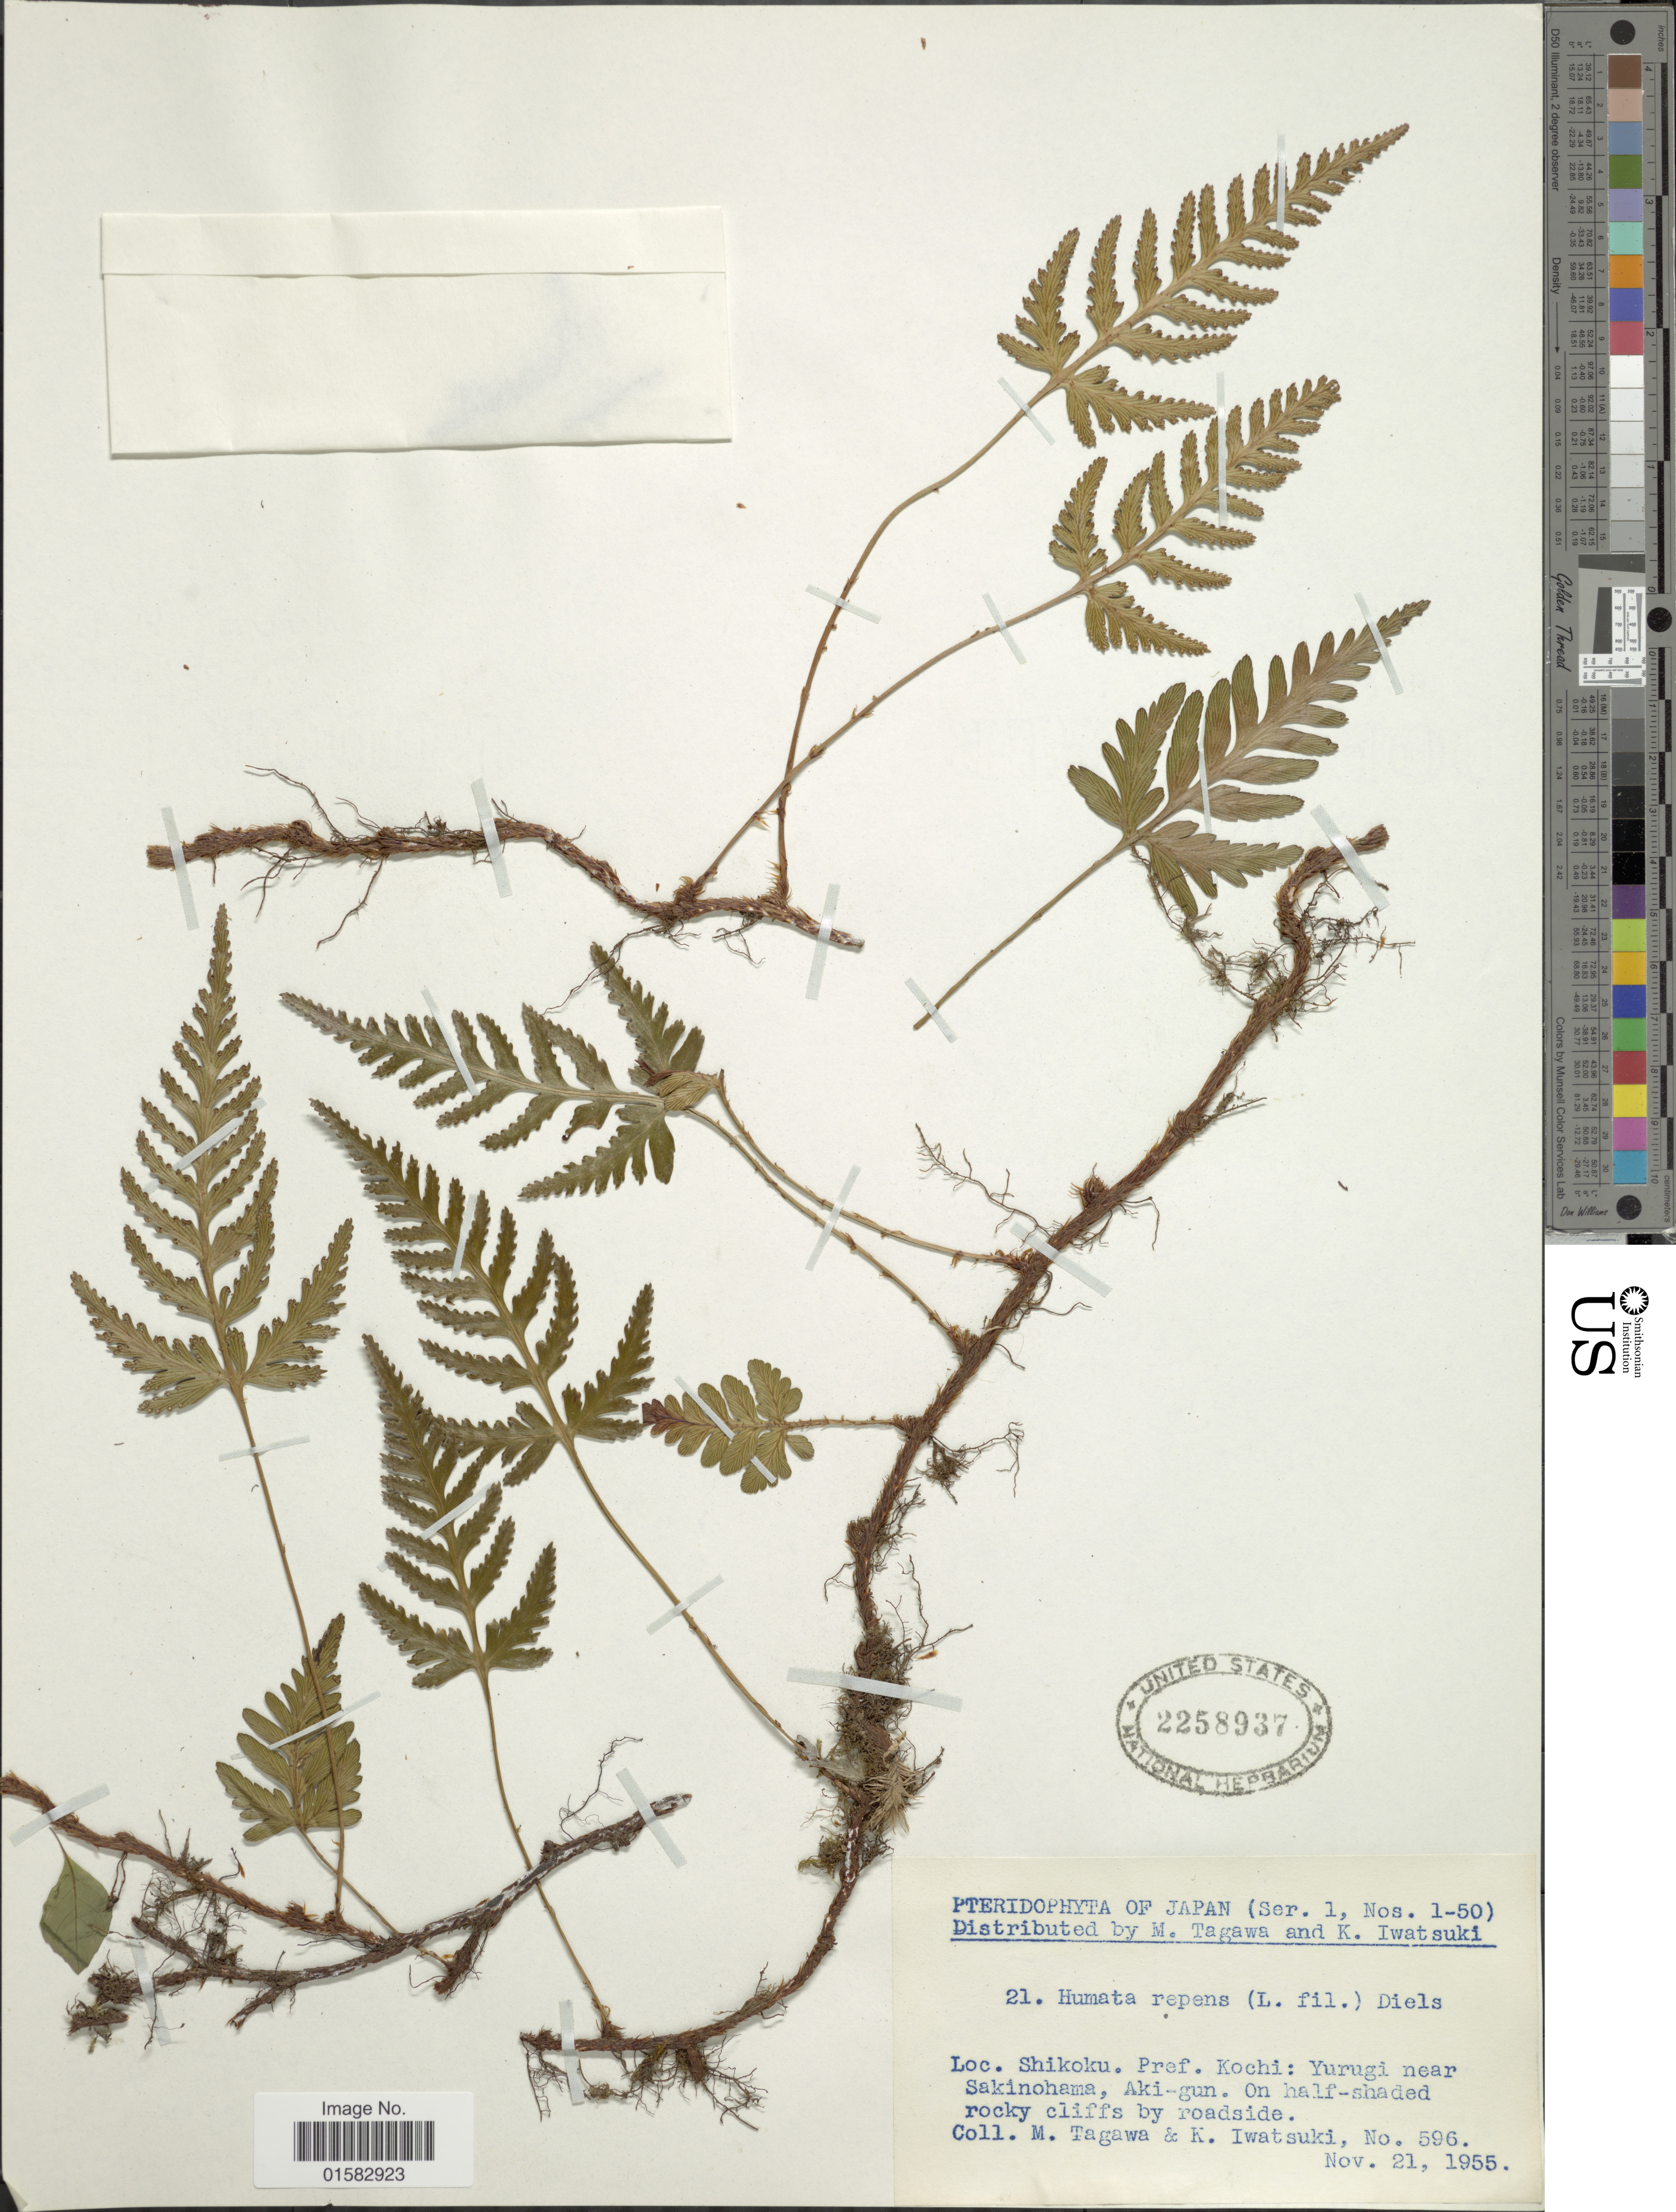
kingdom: Plantae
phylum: Tracheophyta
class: Polypodiopsida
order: Polypodiales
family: Davalliaceae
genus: Davallia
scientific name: Davallia repens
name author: (L. f.) Kuhn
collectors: M. Tagawa & K. Iwatsuki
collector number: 596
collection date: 1955-11-21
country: Japan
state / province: Koti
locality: Shikoku, Pref. Kochi: Yurugi near Sakinohama, Aki-gun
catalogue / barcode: US 2258937